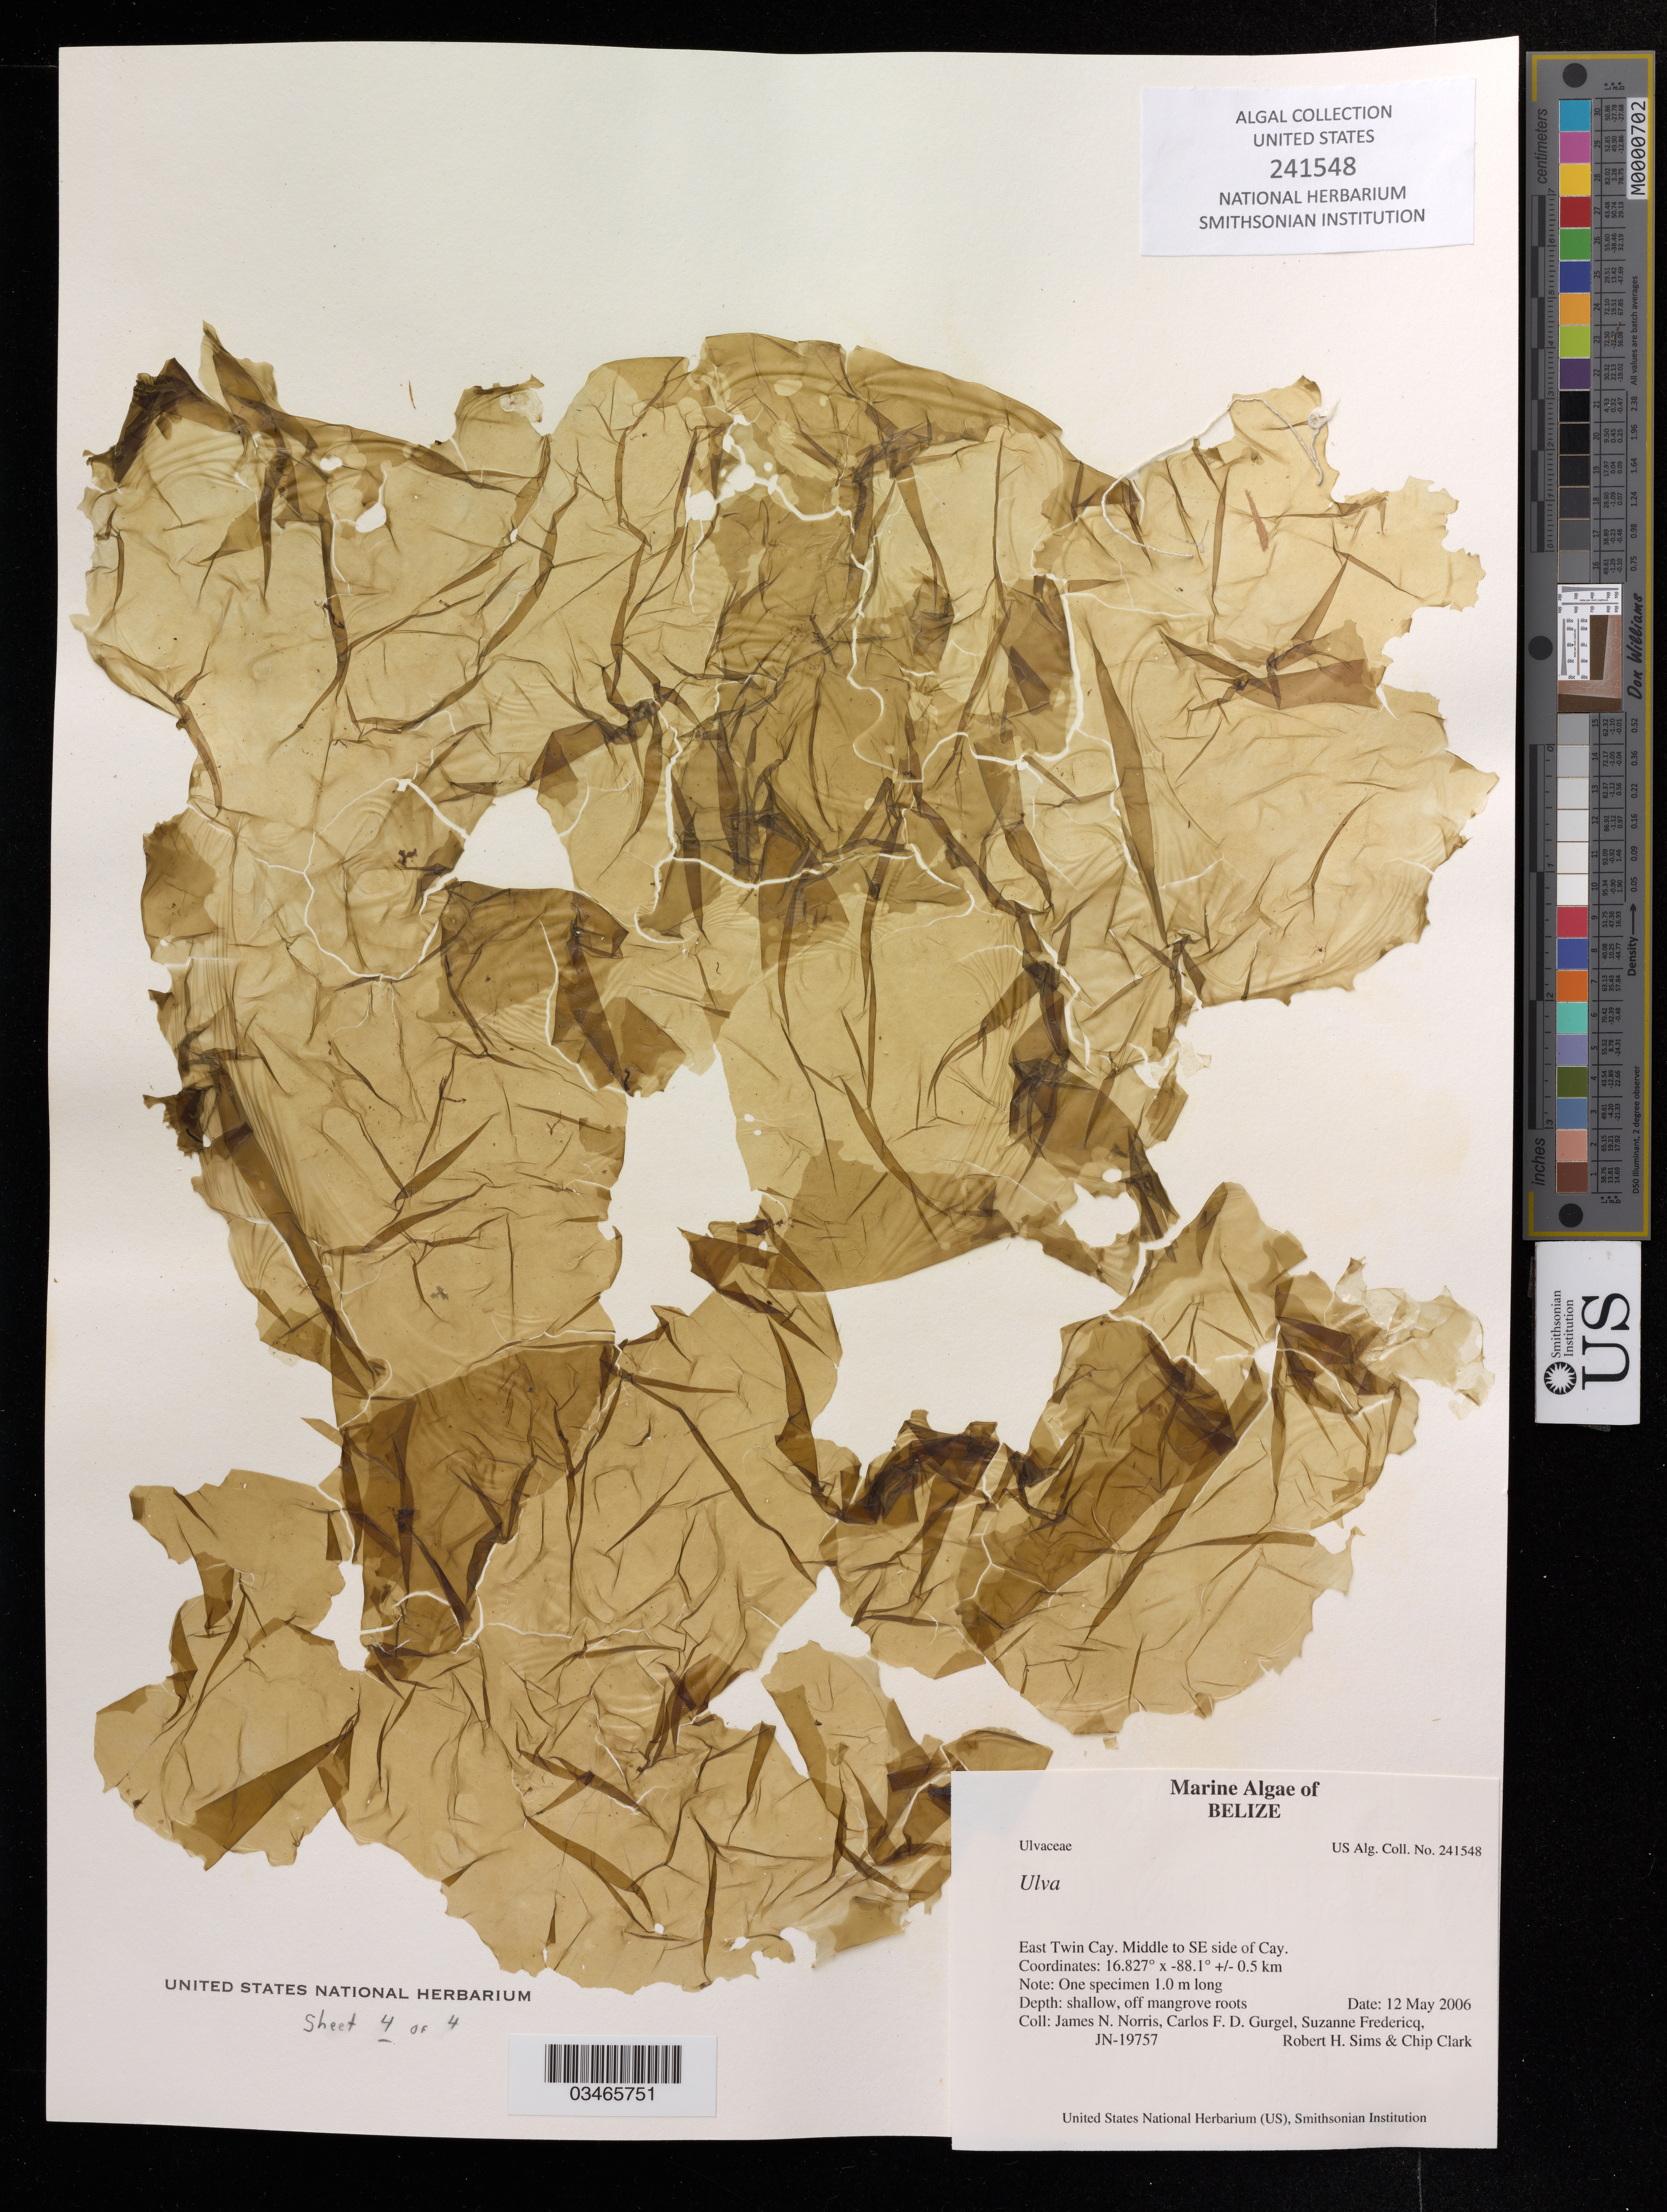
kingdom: Plantae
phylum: Chlorophyta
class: Ulvophyceae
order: Ulvales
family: Ulvaceae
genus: Ulva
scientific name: Ulva sp.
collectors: J. Norris, C. Gurgel, S. Fredericq & R. H. Sims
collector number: JN-19757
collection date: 2006-05-12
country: Belize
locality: Twin Cay, Middle to SE side of Cay.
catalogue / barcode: US 241548